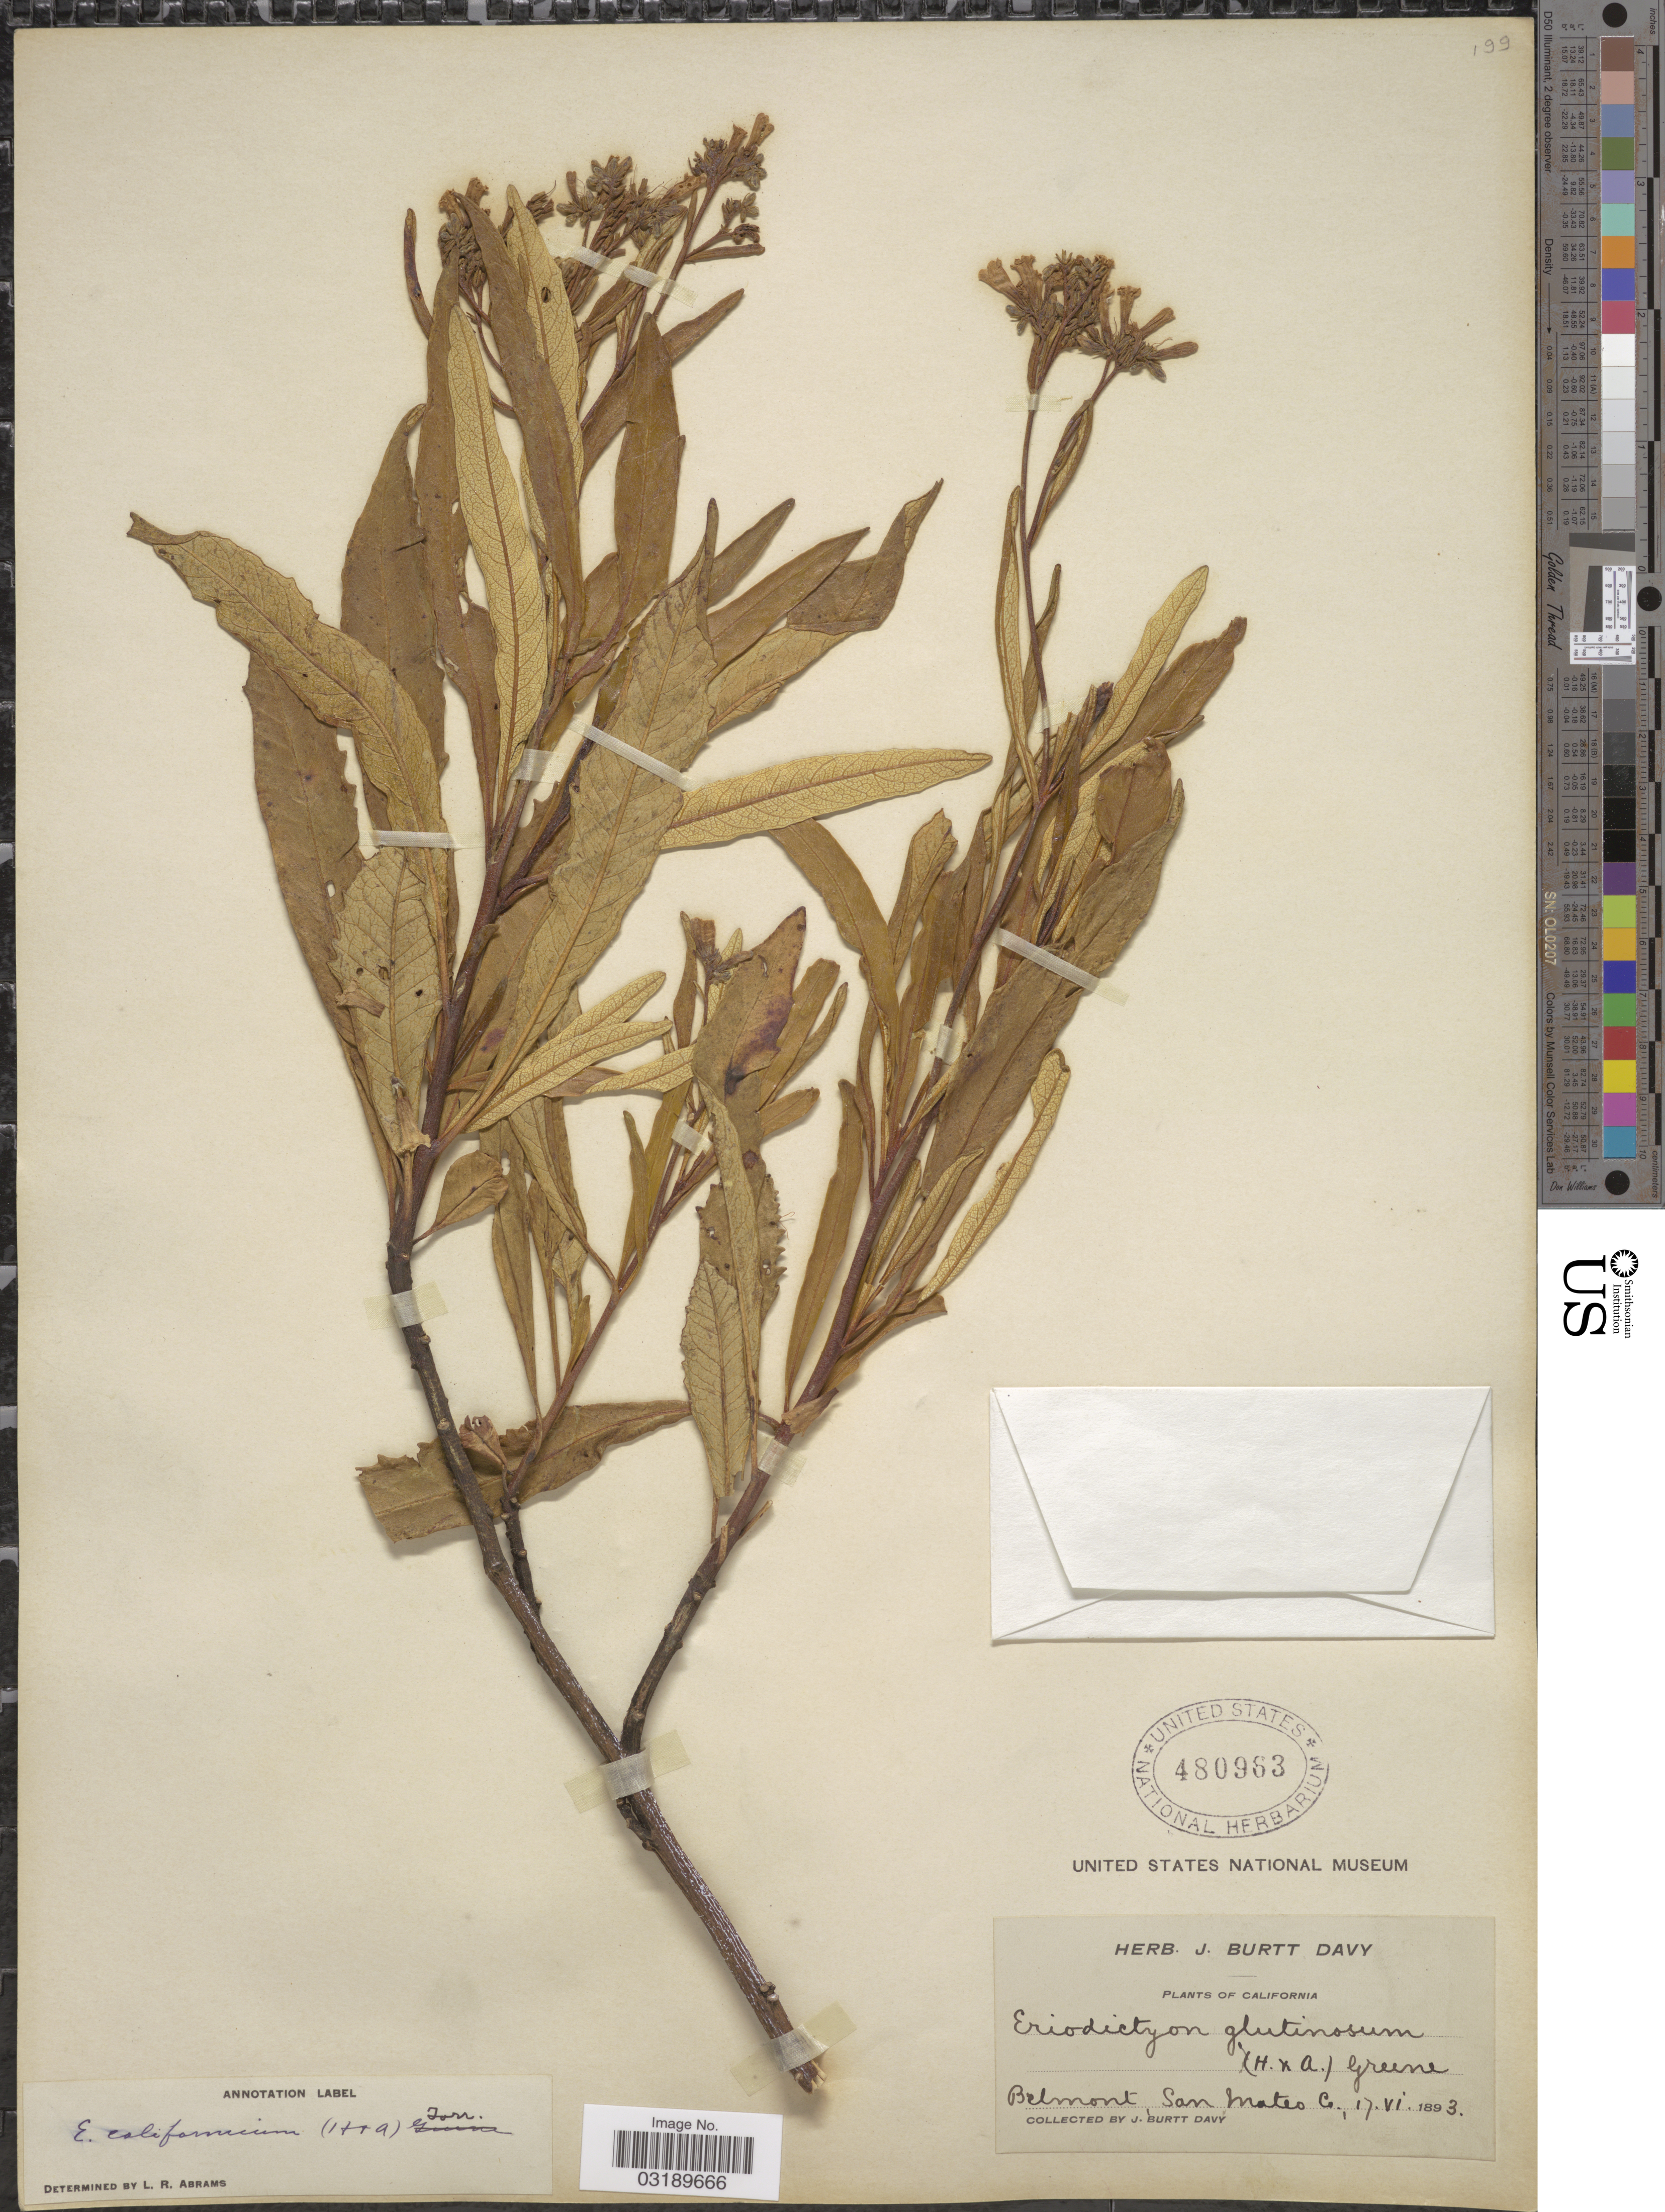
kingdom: Plantae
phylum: Tracheophyta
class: Magnoliopsida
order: Boraginales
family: Namaceae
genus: Eriodictyon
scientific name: Eriodictyon californicum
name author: (Hook. & Arn.) Torr.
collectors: J. Burtt Davy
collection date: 1893-06-17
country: United States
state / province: California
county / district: San Mateo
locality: Belmont, San Mateo Co.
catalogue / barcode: US 480963